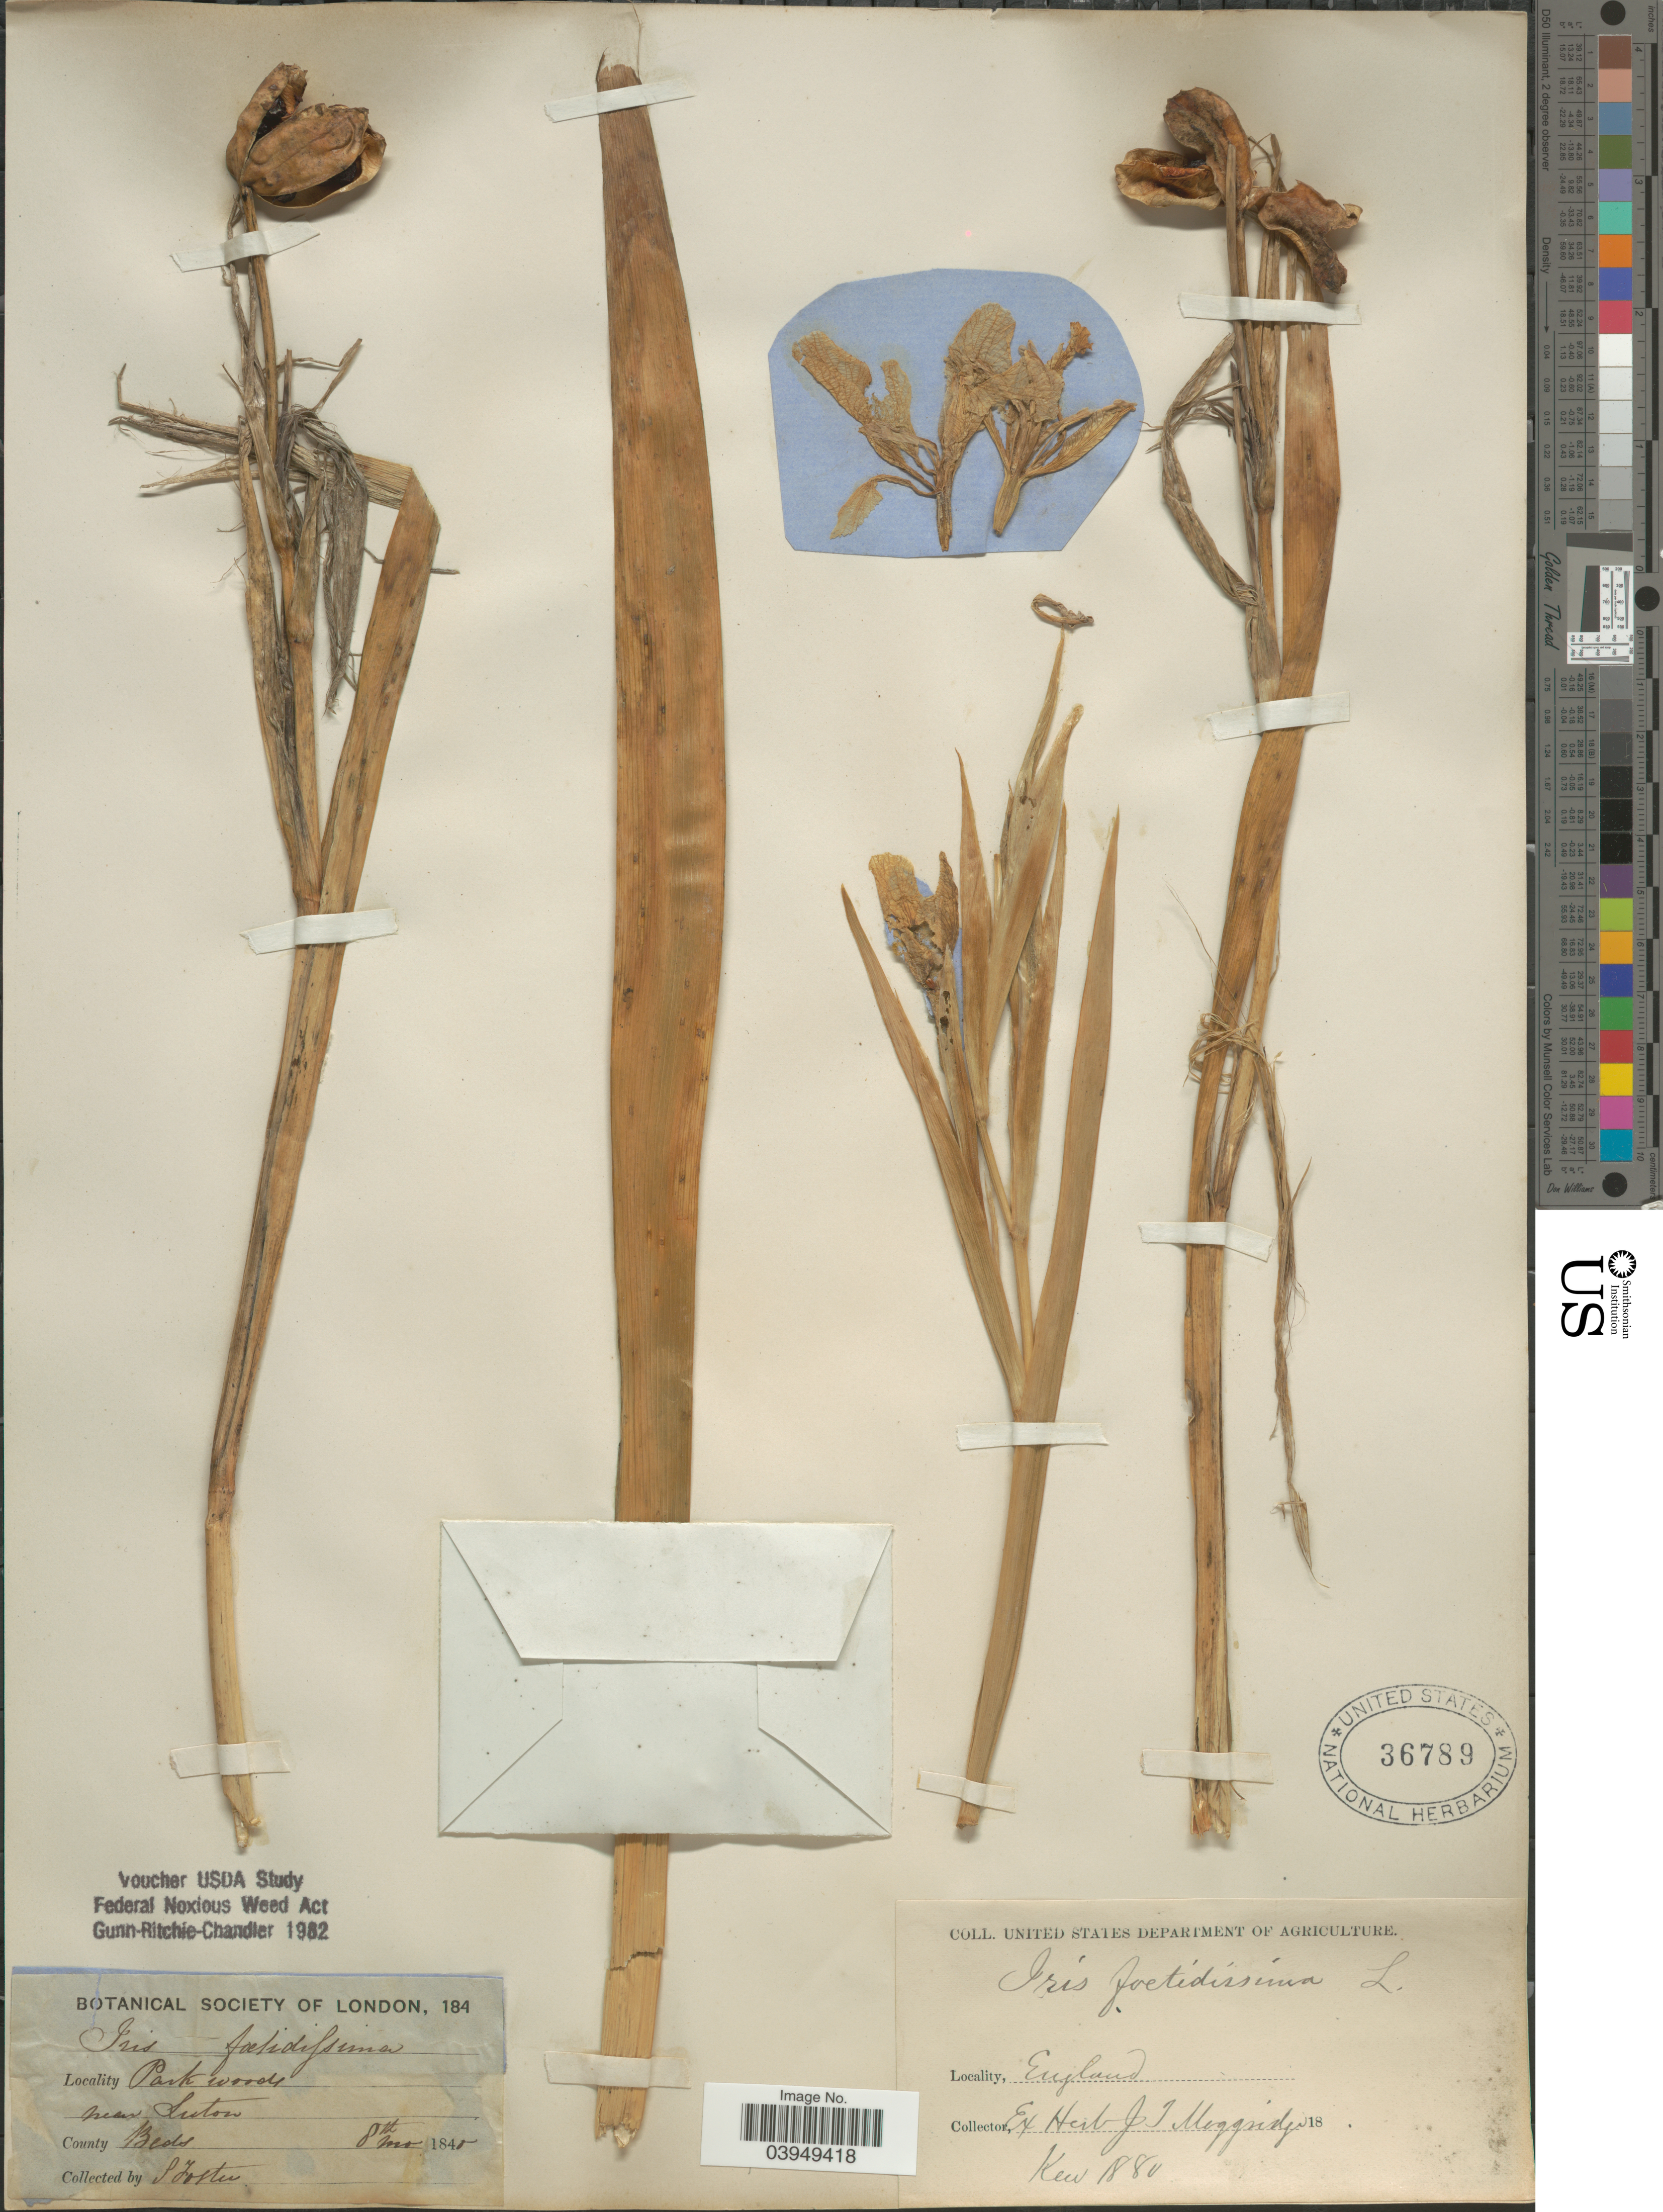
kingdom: Plantae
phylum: Tracheophyta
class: Liliopsida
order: Asparagales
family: Iridaceae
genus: Iris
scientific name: Iris foetidissima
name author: L.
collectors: S. Foster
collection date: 1840-08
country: United Kingdom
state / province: England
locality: Park woods near Siston, County Beds.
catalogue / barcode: US 36789